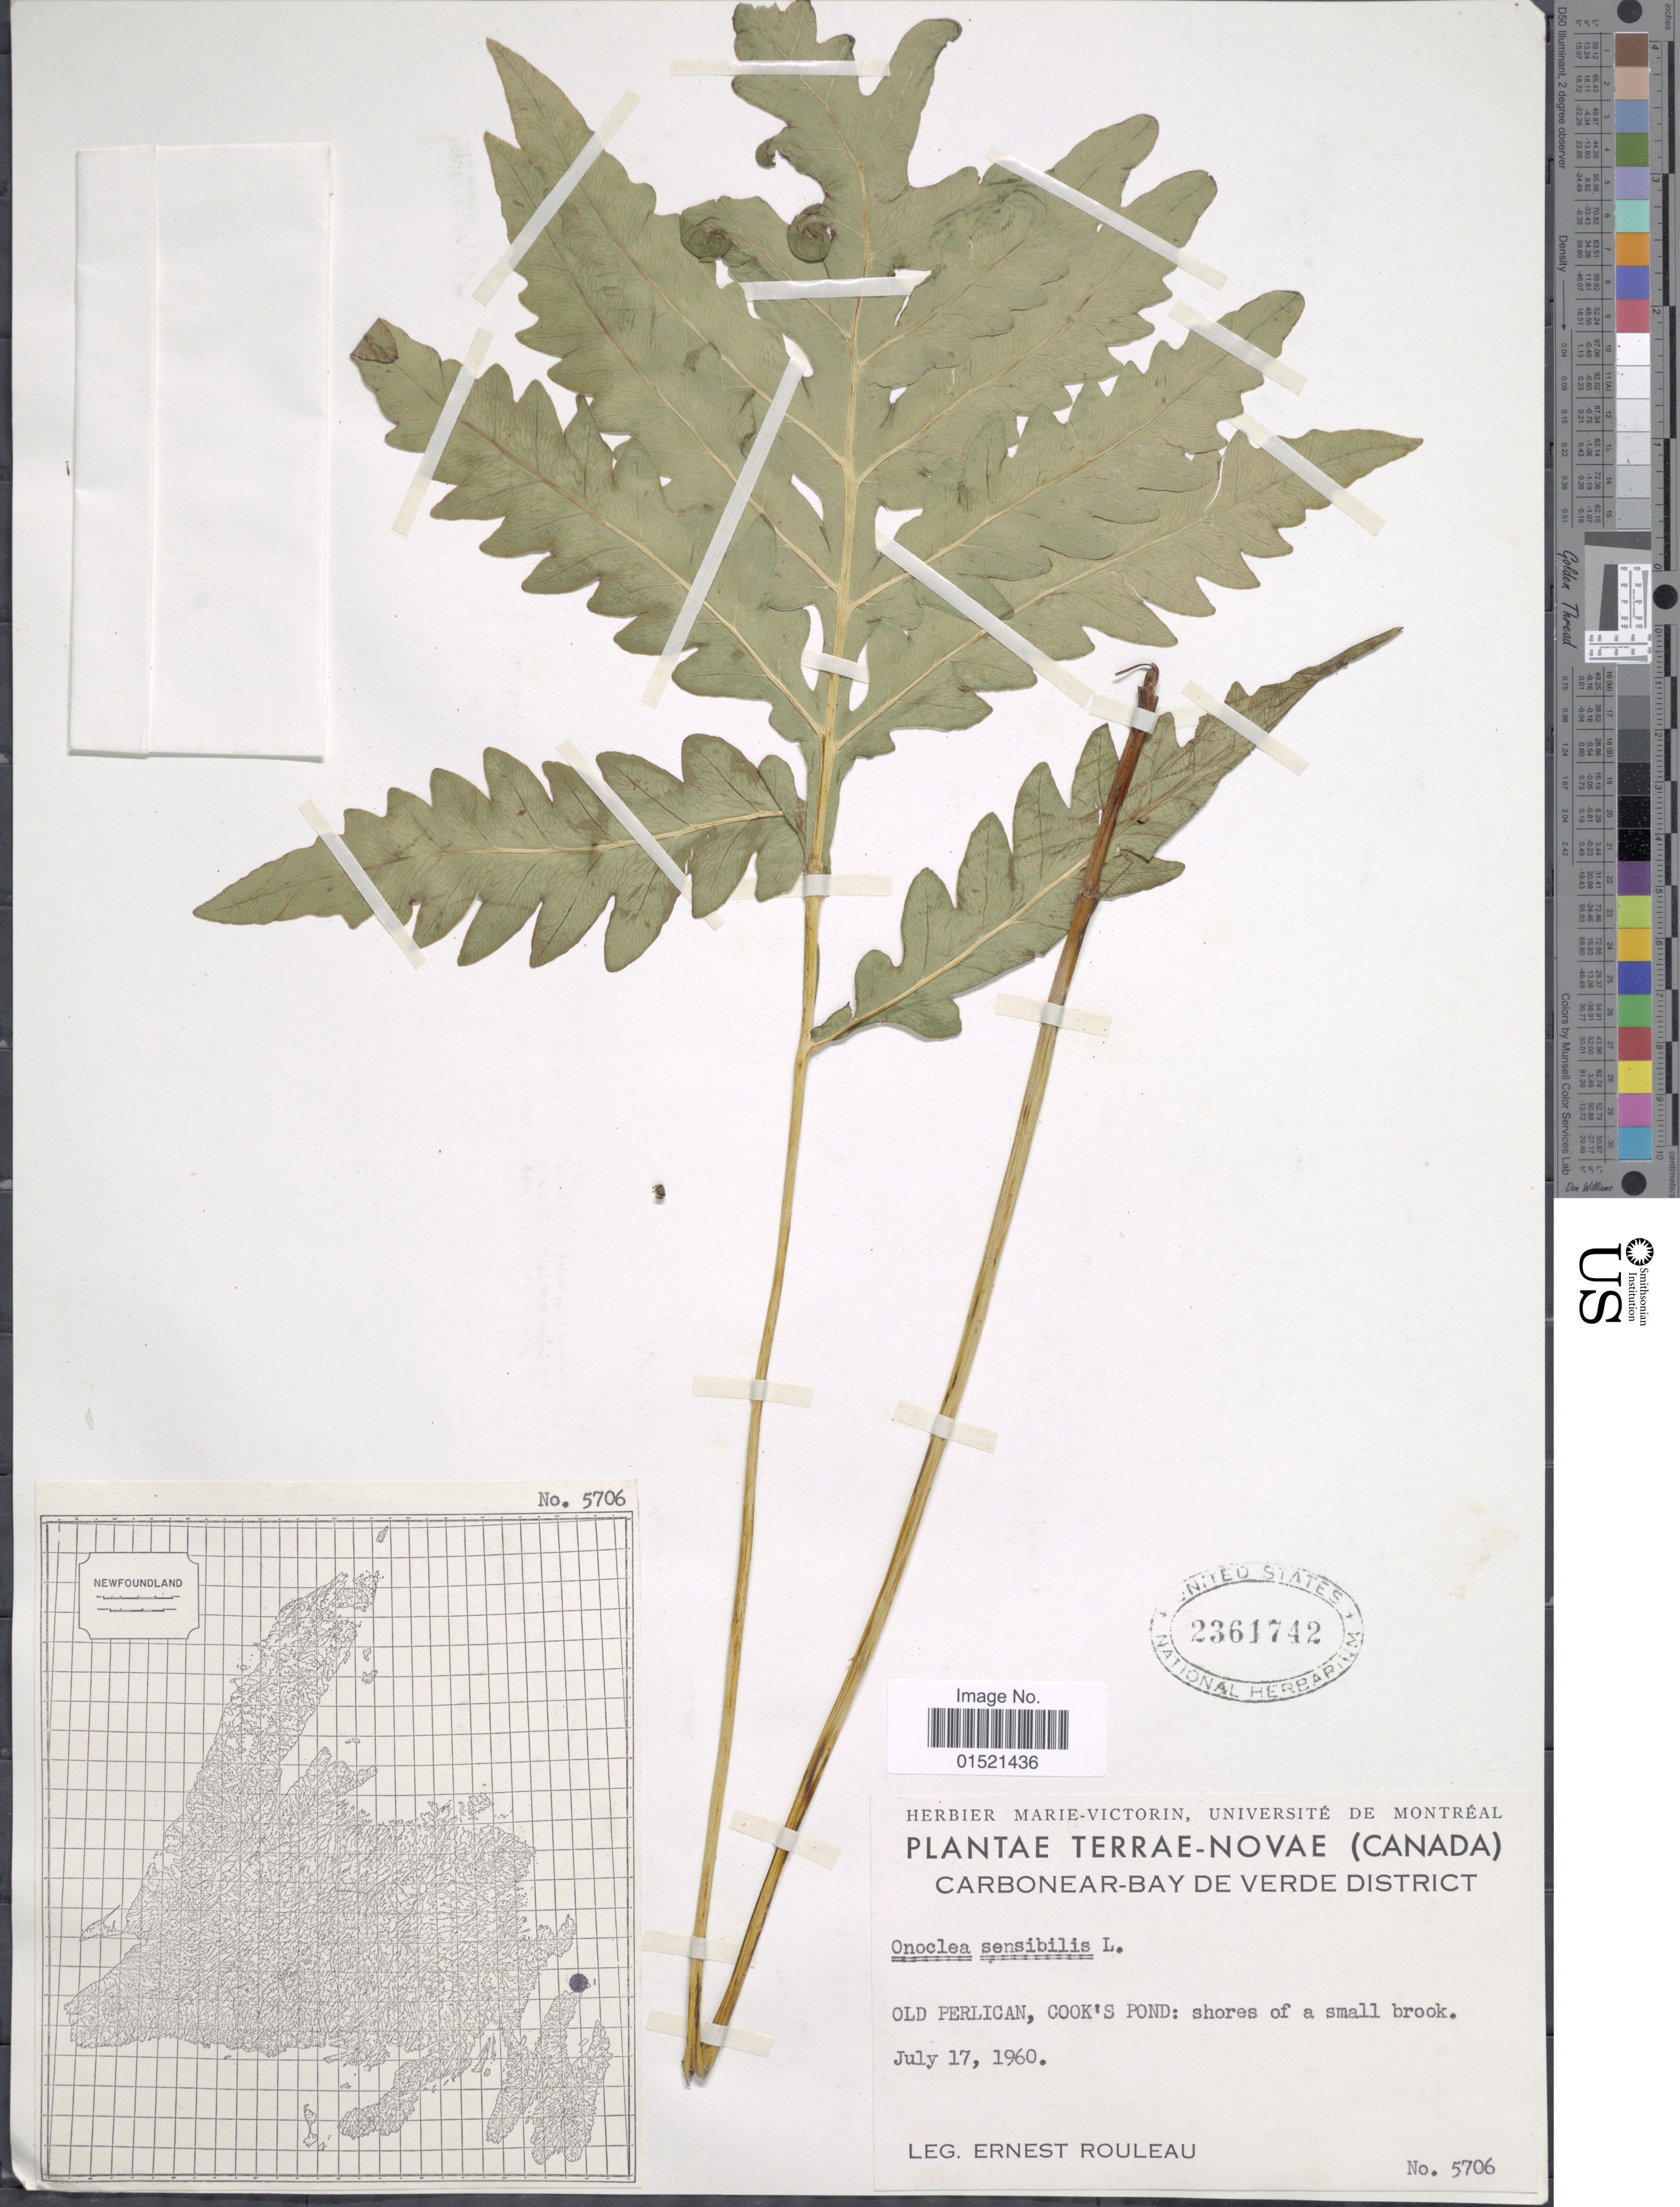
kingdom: Plantae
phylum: Tracheophyta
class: Polypodiopsida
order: Polypodiales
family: Onocleaceae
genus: Onoclea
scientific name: Onoclea sensibilis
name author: L.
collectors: J. Rouleau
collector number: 5706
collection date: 1960-07-17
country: Canada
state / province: Newfoundland and Labrador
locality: Terrae-Novae Carbonear Bay de Verde District, Old Perlican, Cook's Pond: shores of a small brook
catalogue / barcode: US 2361742